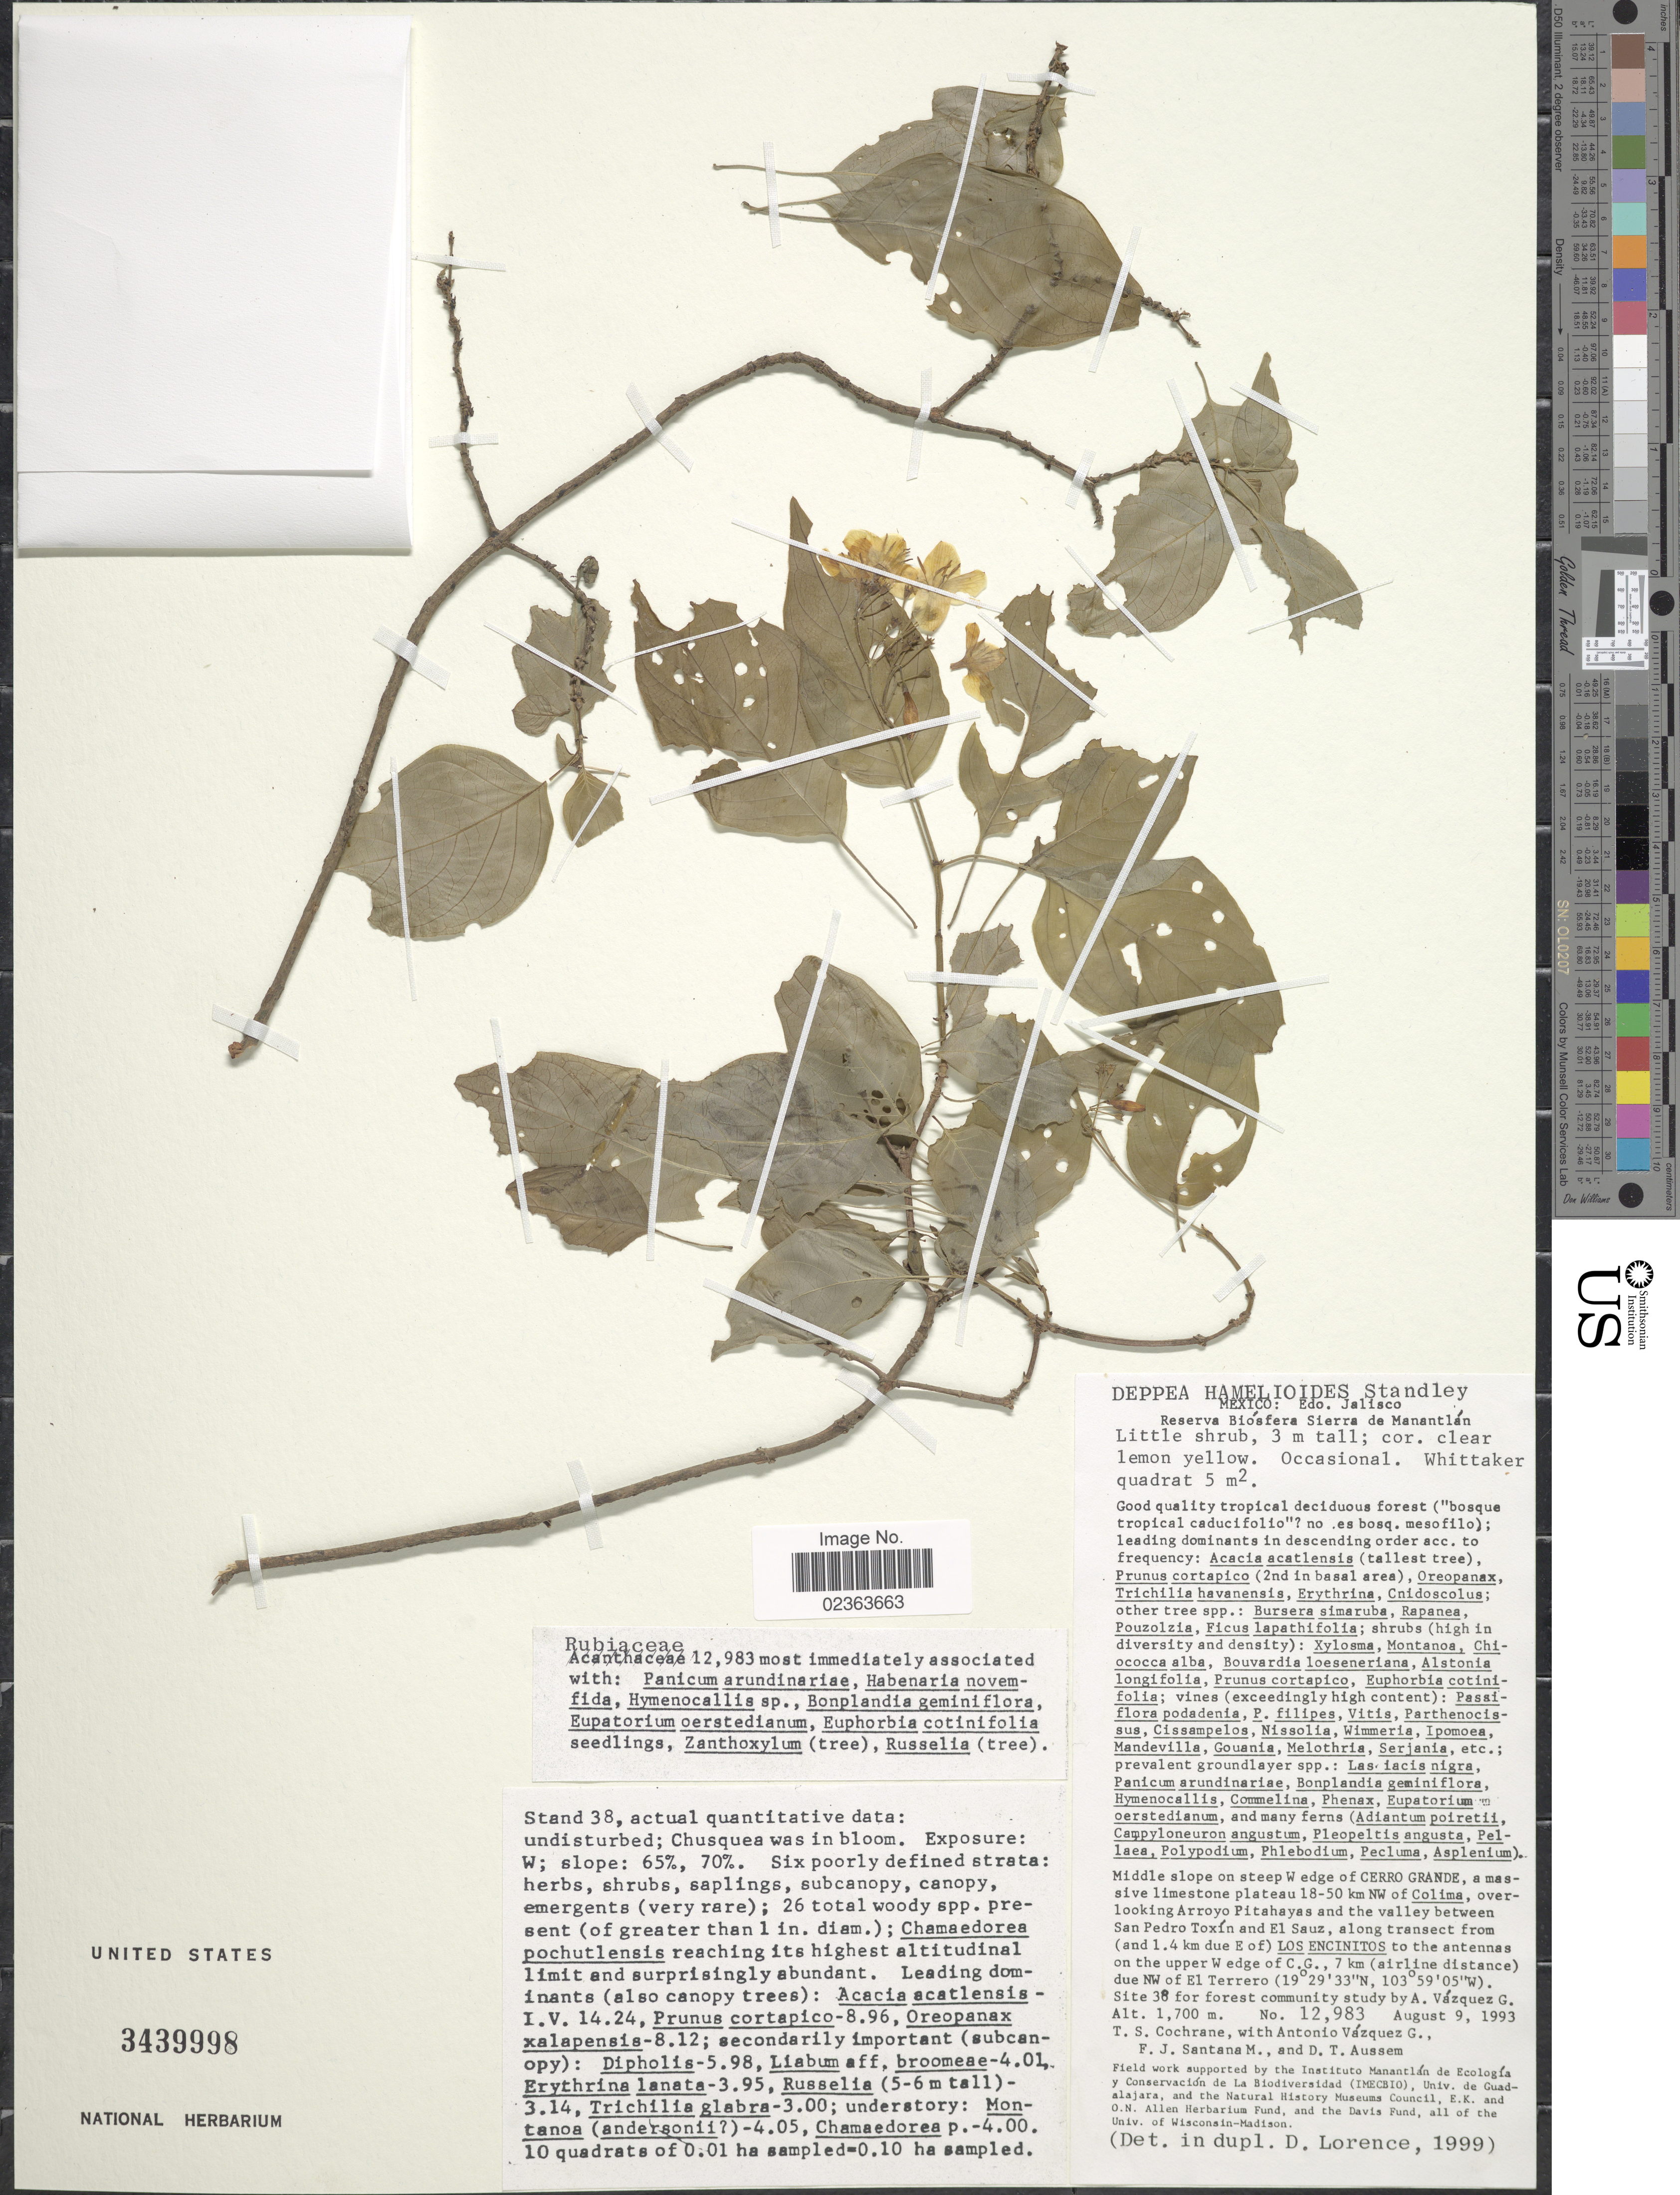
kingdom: Plantae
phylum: Tracheophyta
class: Magnoliopsida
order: Gentianales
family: Rubiaceae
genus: Deppea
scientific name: Deppea hamelioides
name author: Standl.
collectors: T. S. Cochrane, J. A. Vázquez G., F. J. Santana M. & D. Aussem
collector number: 12983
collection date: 1993-08-09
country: Mexico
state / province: Jalisco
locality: Reserva Biósfera Sierra de Manantlán, Middle slope on steeo W edge of Cerro Grande, a massive limestone plateau 18-50 km NW of Colima, overlooking Arroyo Pitahayas and the valley between San pedro Toxín and El Sauz, along transect from (and 1.4 km due E of) Los Encinitos to the antennas on the upper W edge of C.G., 7 km (airline distance) due NW of El Terrero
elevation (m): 1700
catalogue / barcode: US 3439998